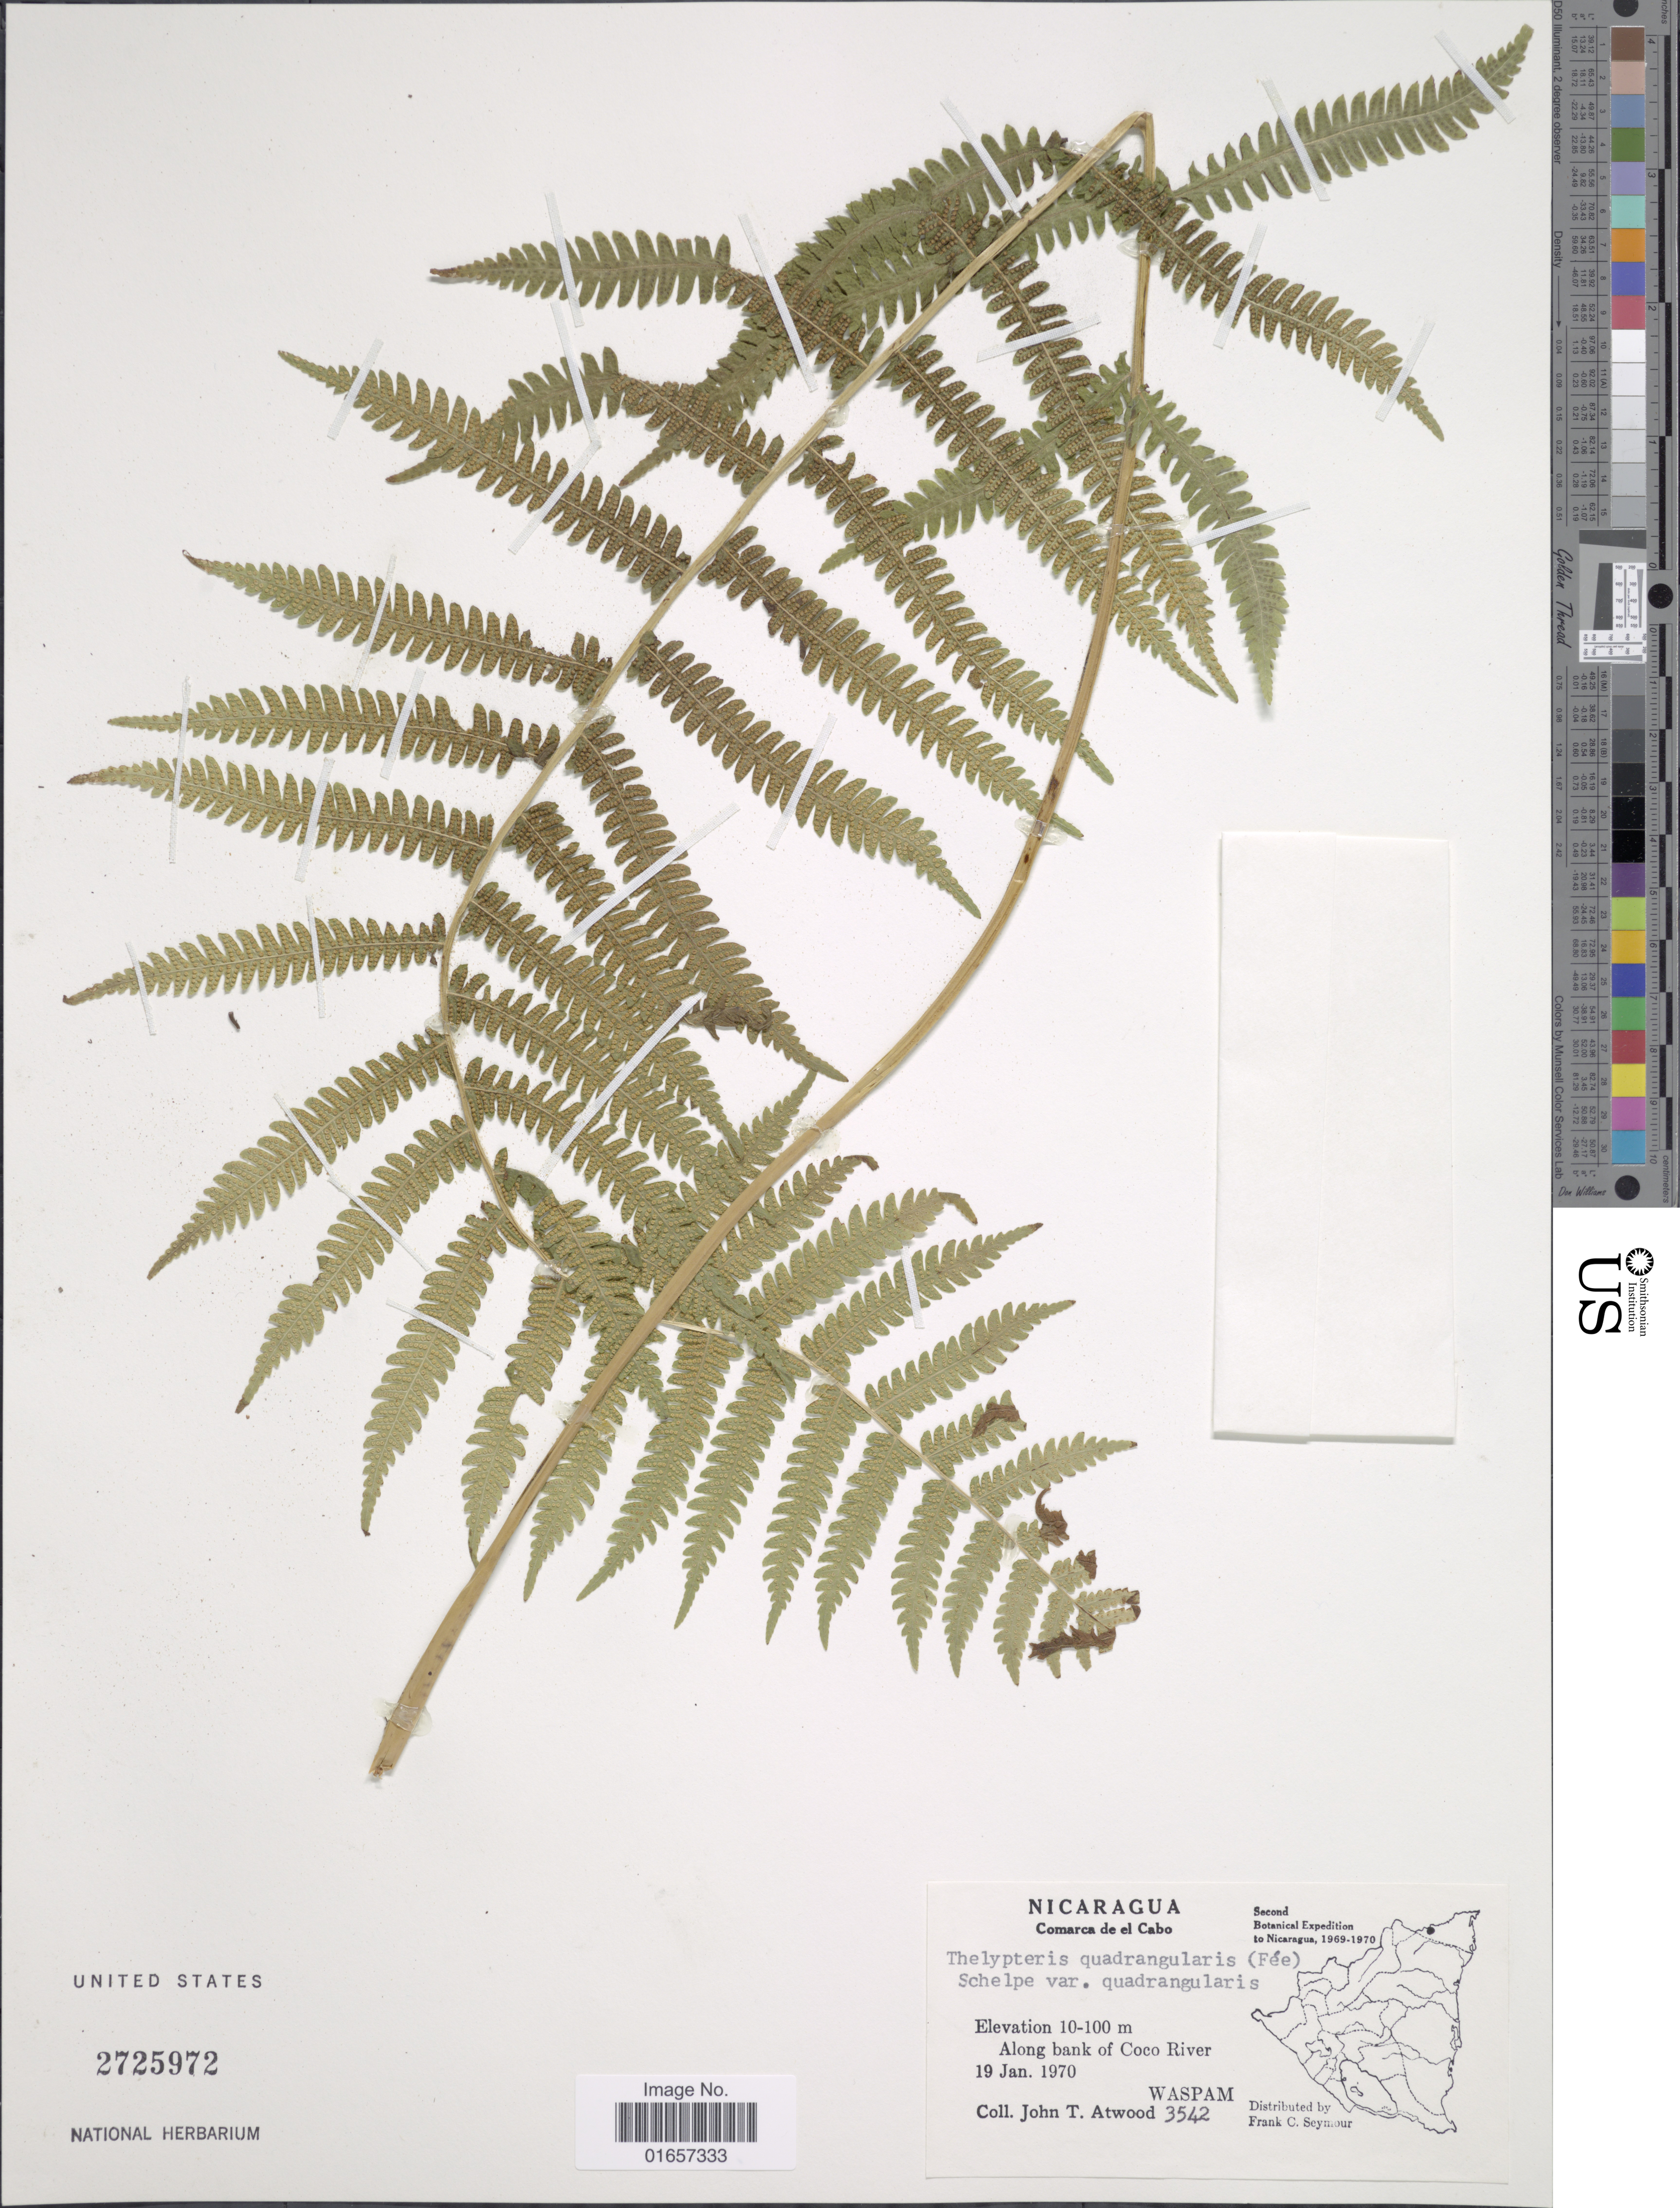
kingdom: Plantae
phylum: Tracheophyta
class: Polypodiopsida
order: Polypodiales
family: Thelypteridaceae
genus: Christella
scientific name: Christella hispidula var. hispidula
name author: (Decne.) Holttum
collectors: J. T. Atwood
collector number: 3542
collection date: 1970-01-19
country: Nicaragua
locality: Comarca de el Cabo, Along bank of Coco River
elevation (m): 10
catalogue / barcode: US 2725972